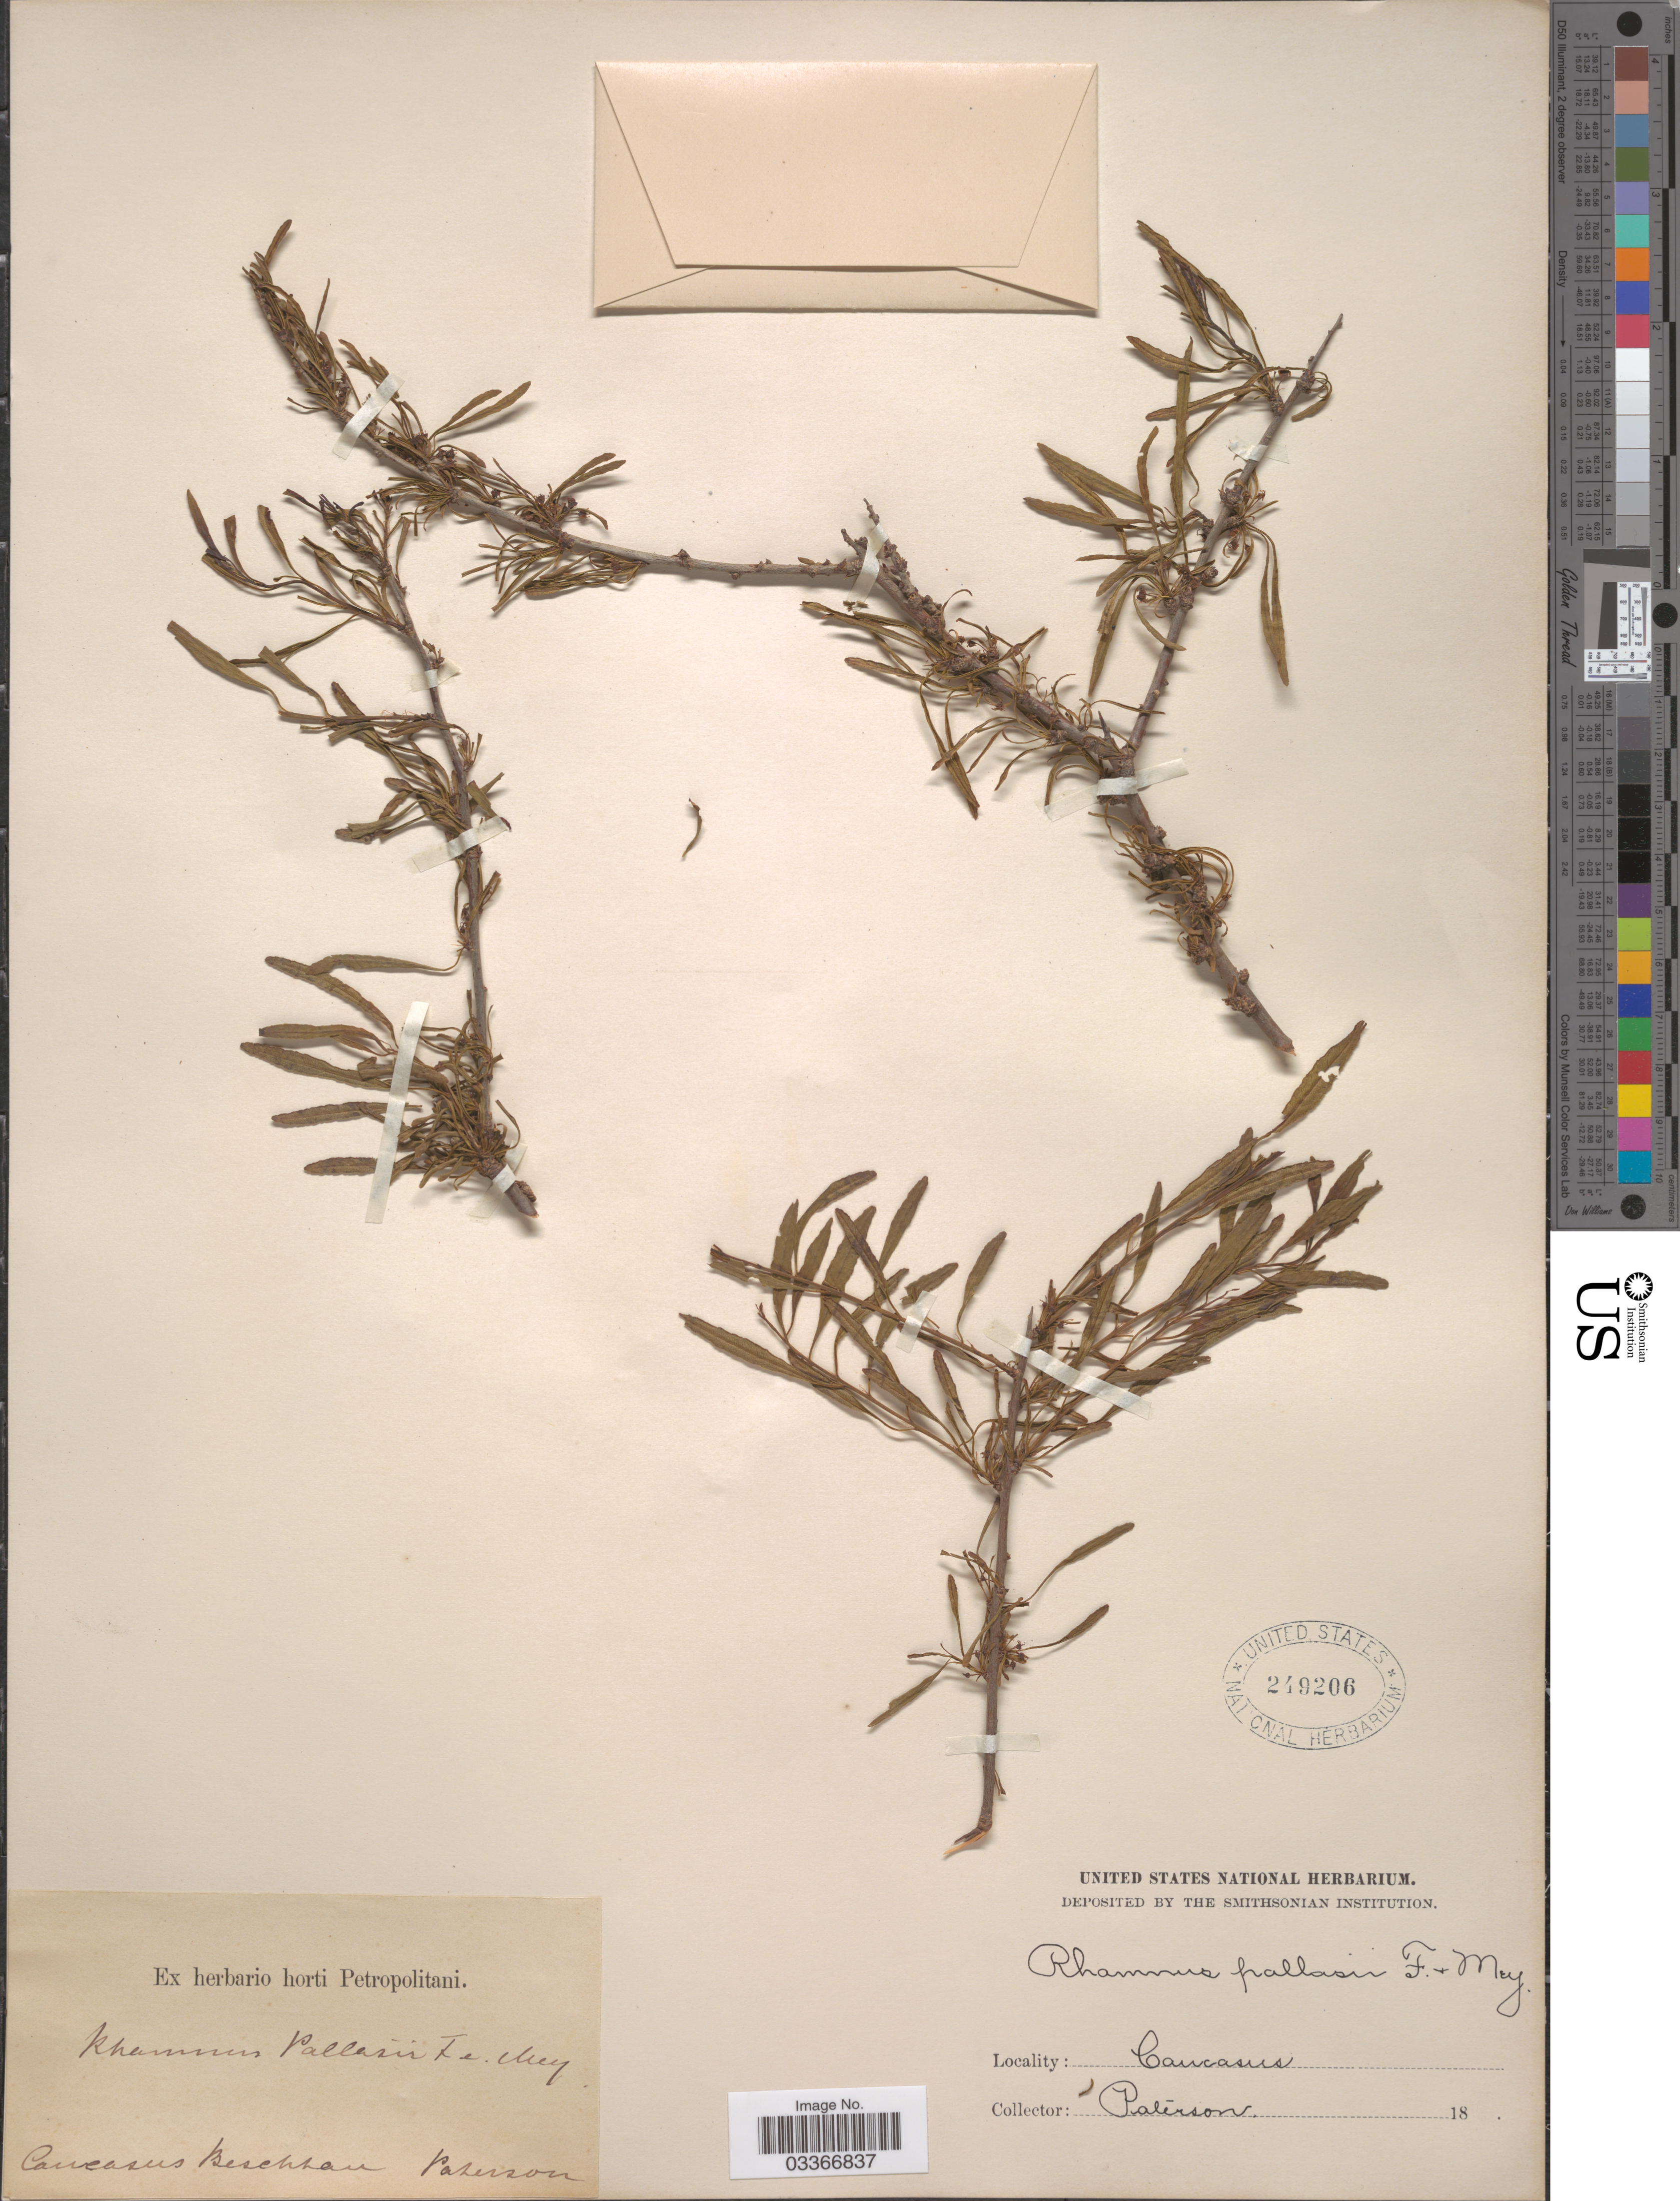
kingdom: Plantae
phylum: Tracheophyta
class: Magnoliopsida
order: Rosales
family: Rhamnaceae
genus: Rhamnus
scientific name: Rhamnus pallasii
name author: Fisch. & C.A. Mey.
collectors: Paterson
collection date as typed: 18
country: Russian Federation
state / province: Stavropol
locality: Caucasus Beschtau.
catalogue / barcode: US 249206